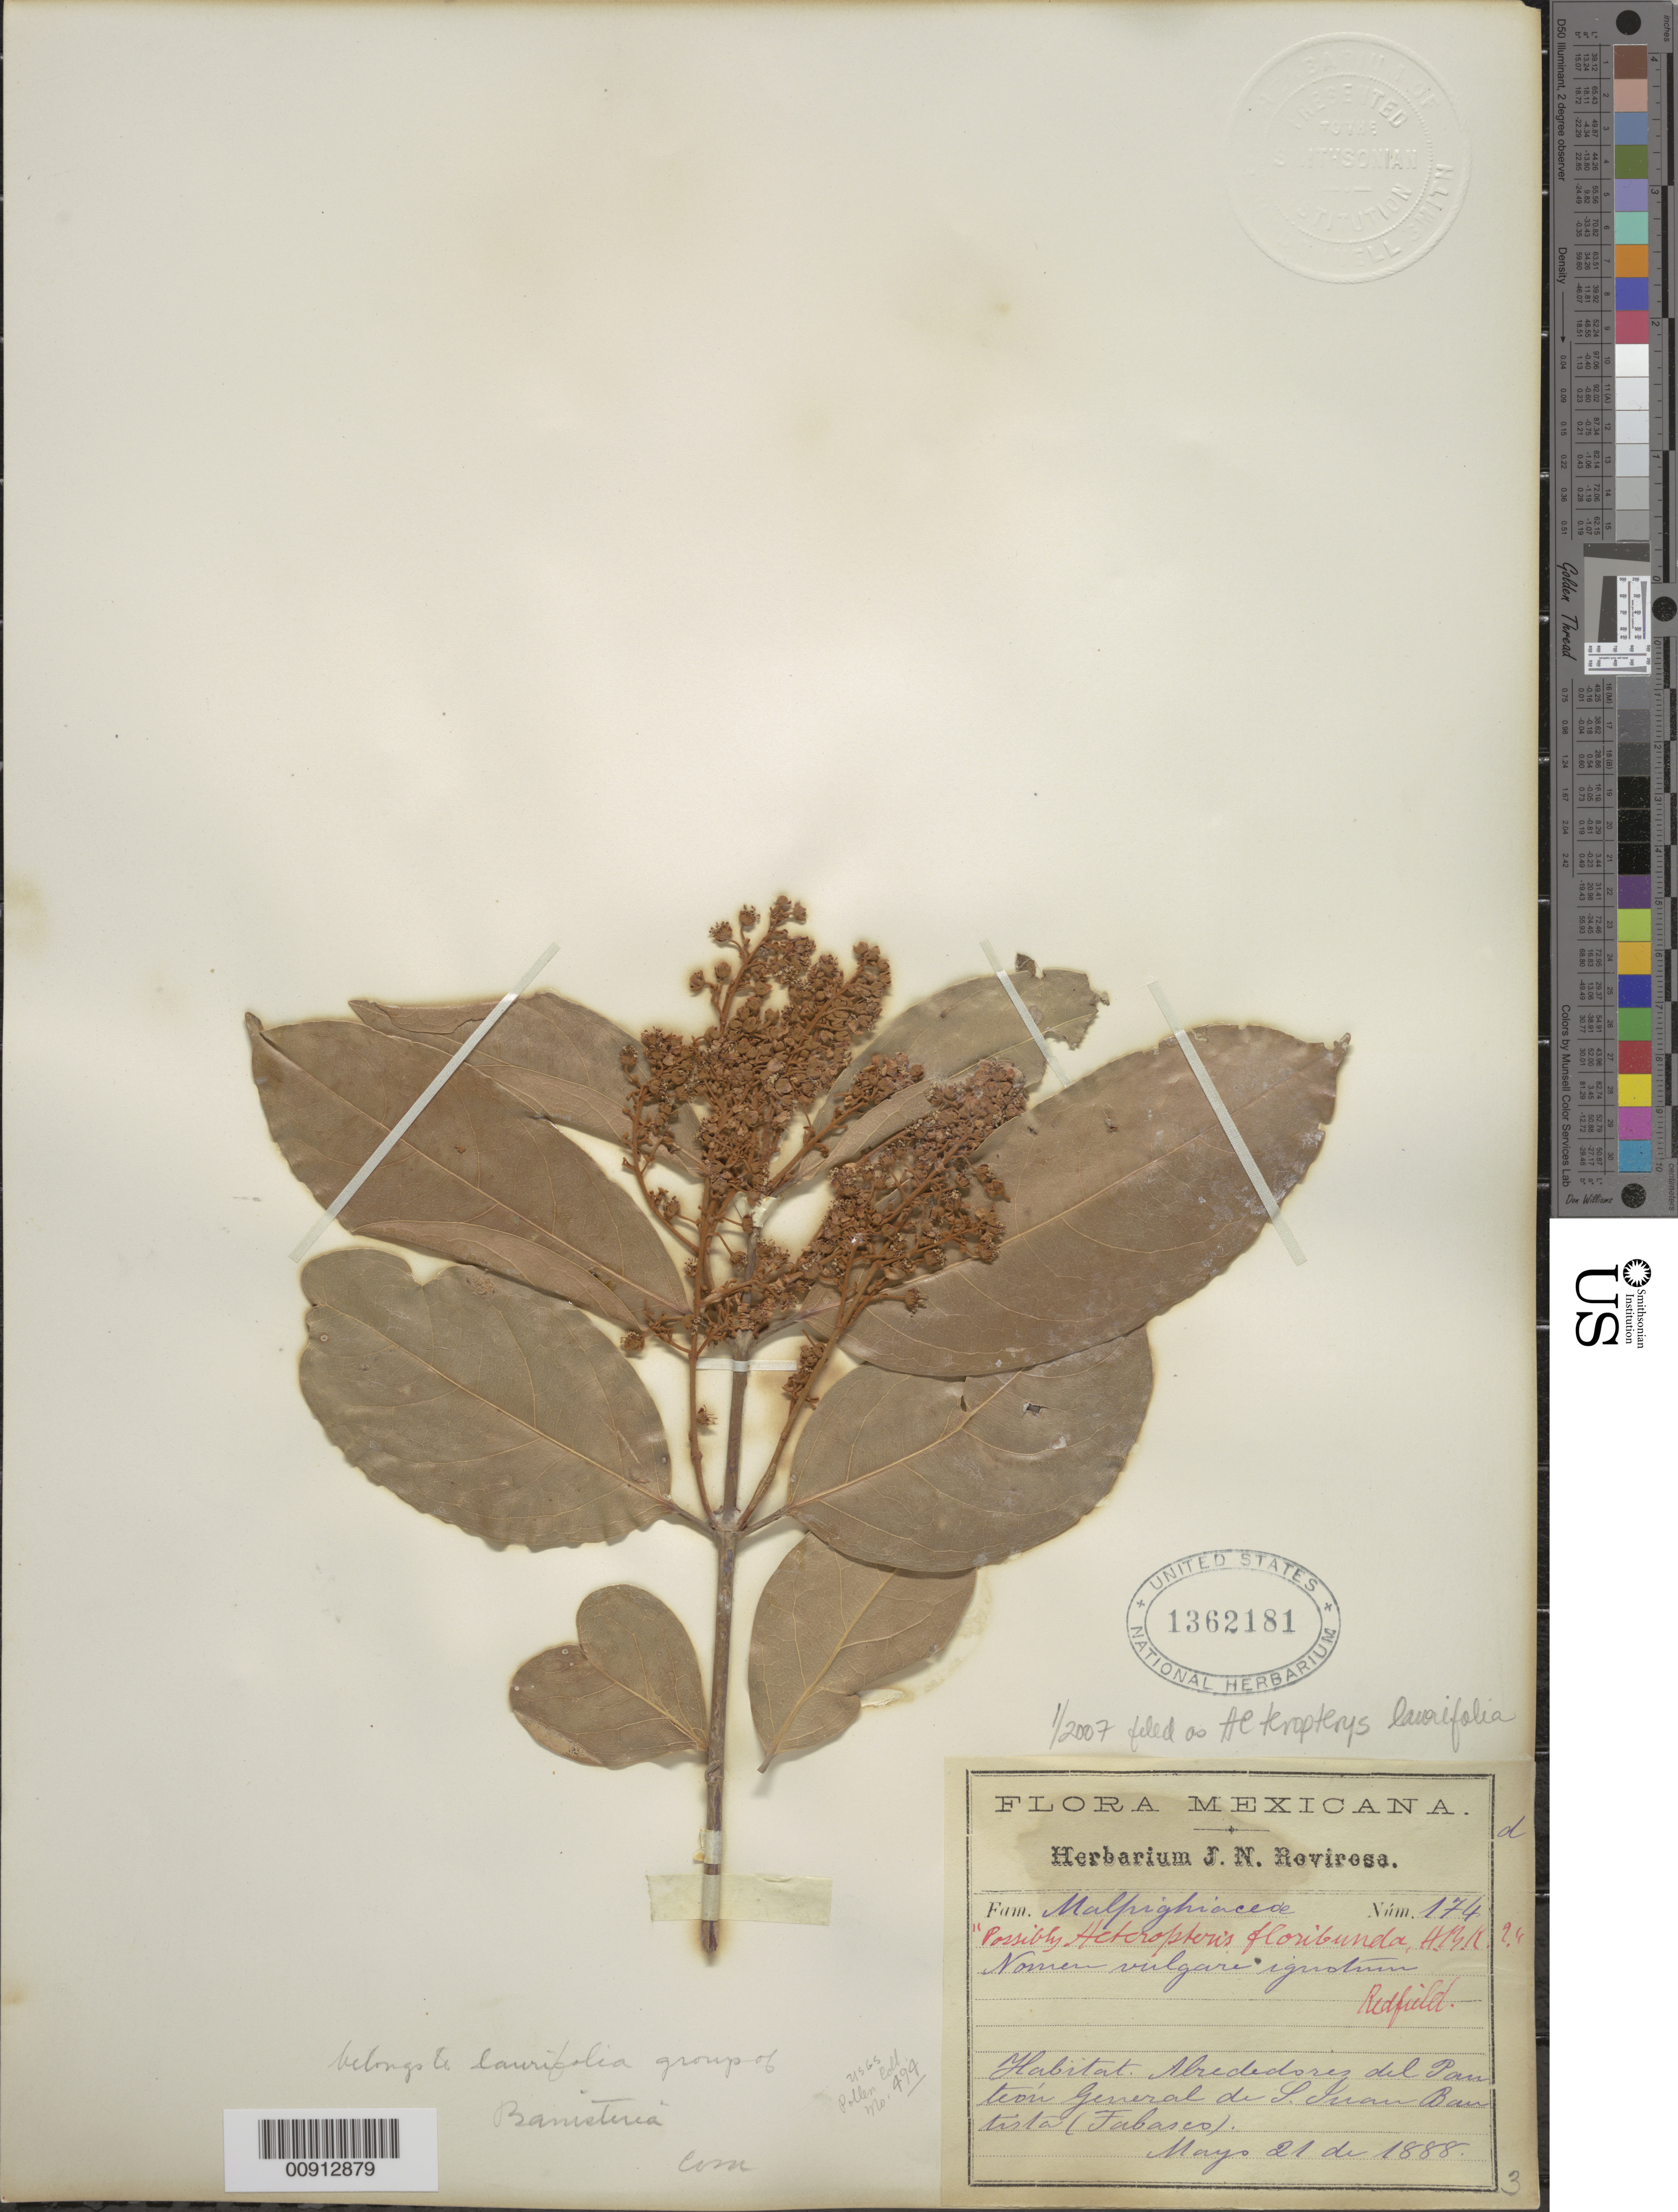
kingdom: Plantae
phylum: Tracheophyta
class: Magnoliopsida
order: Malpighiales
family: Malpighiaceae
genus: Heteropterys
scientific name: Heteropterys laurifolia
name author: (L.) A. Juss.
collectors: J. N. Rovirosa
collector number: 174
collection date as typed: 21 May 1888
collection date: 1888-05-21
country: Mexico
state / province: Tabasco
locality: Alrededores del Panteón General de S. Juan Bautista (Tabasco).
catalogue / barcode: US 1362181